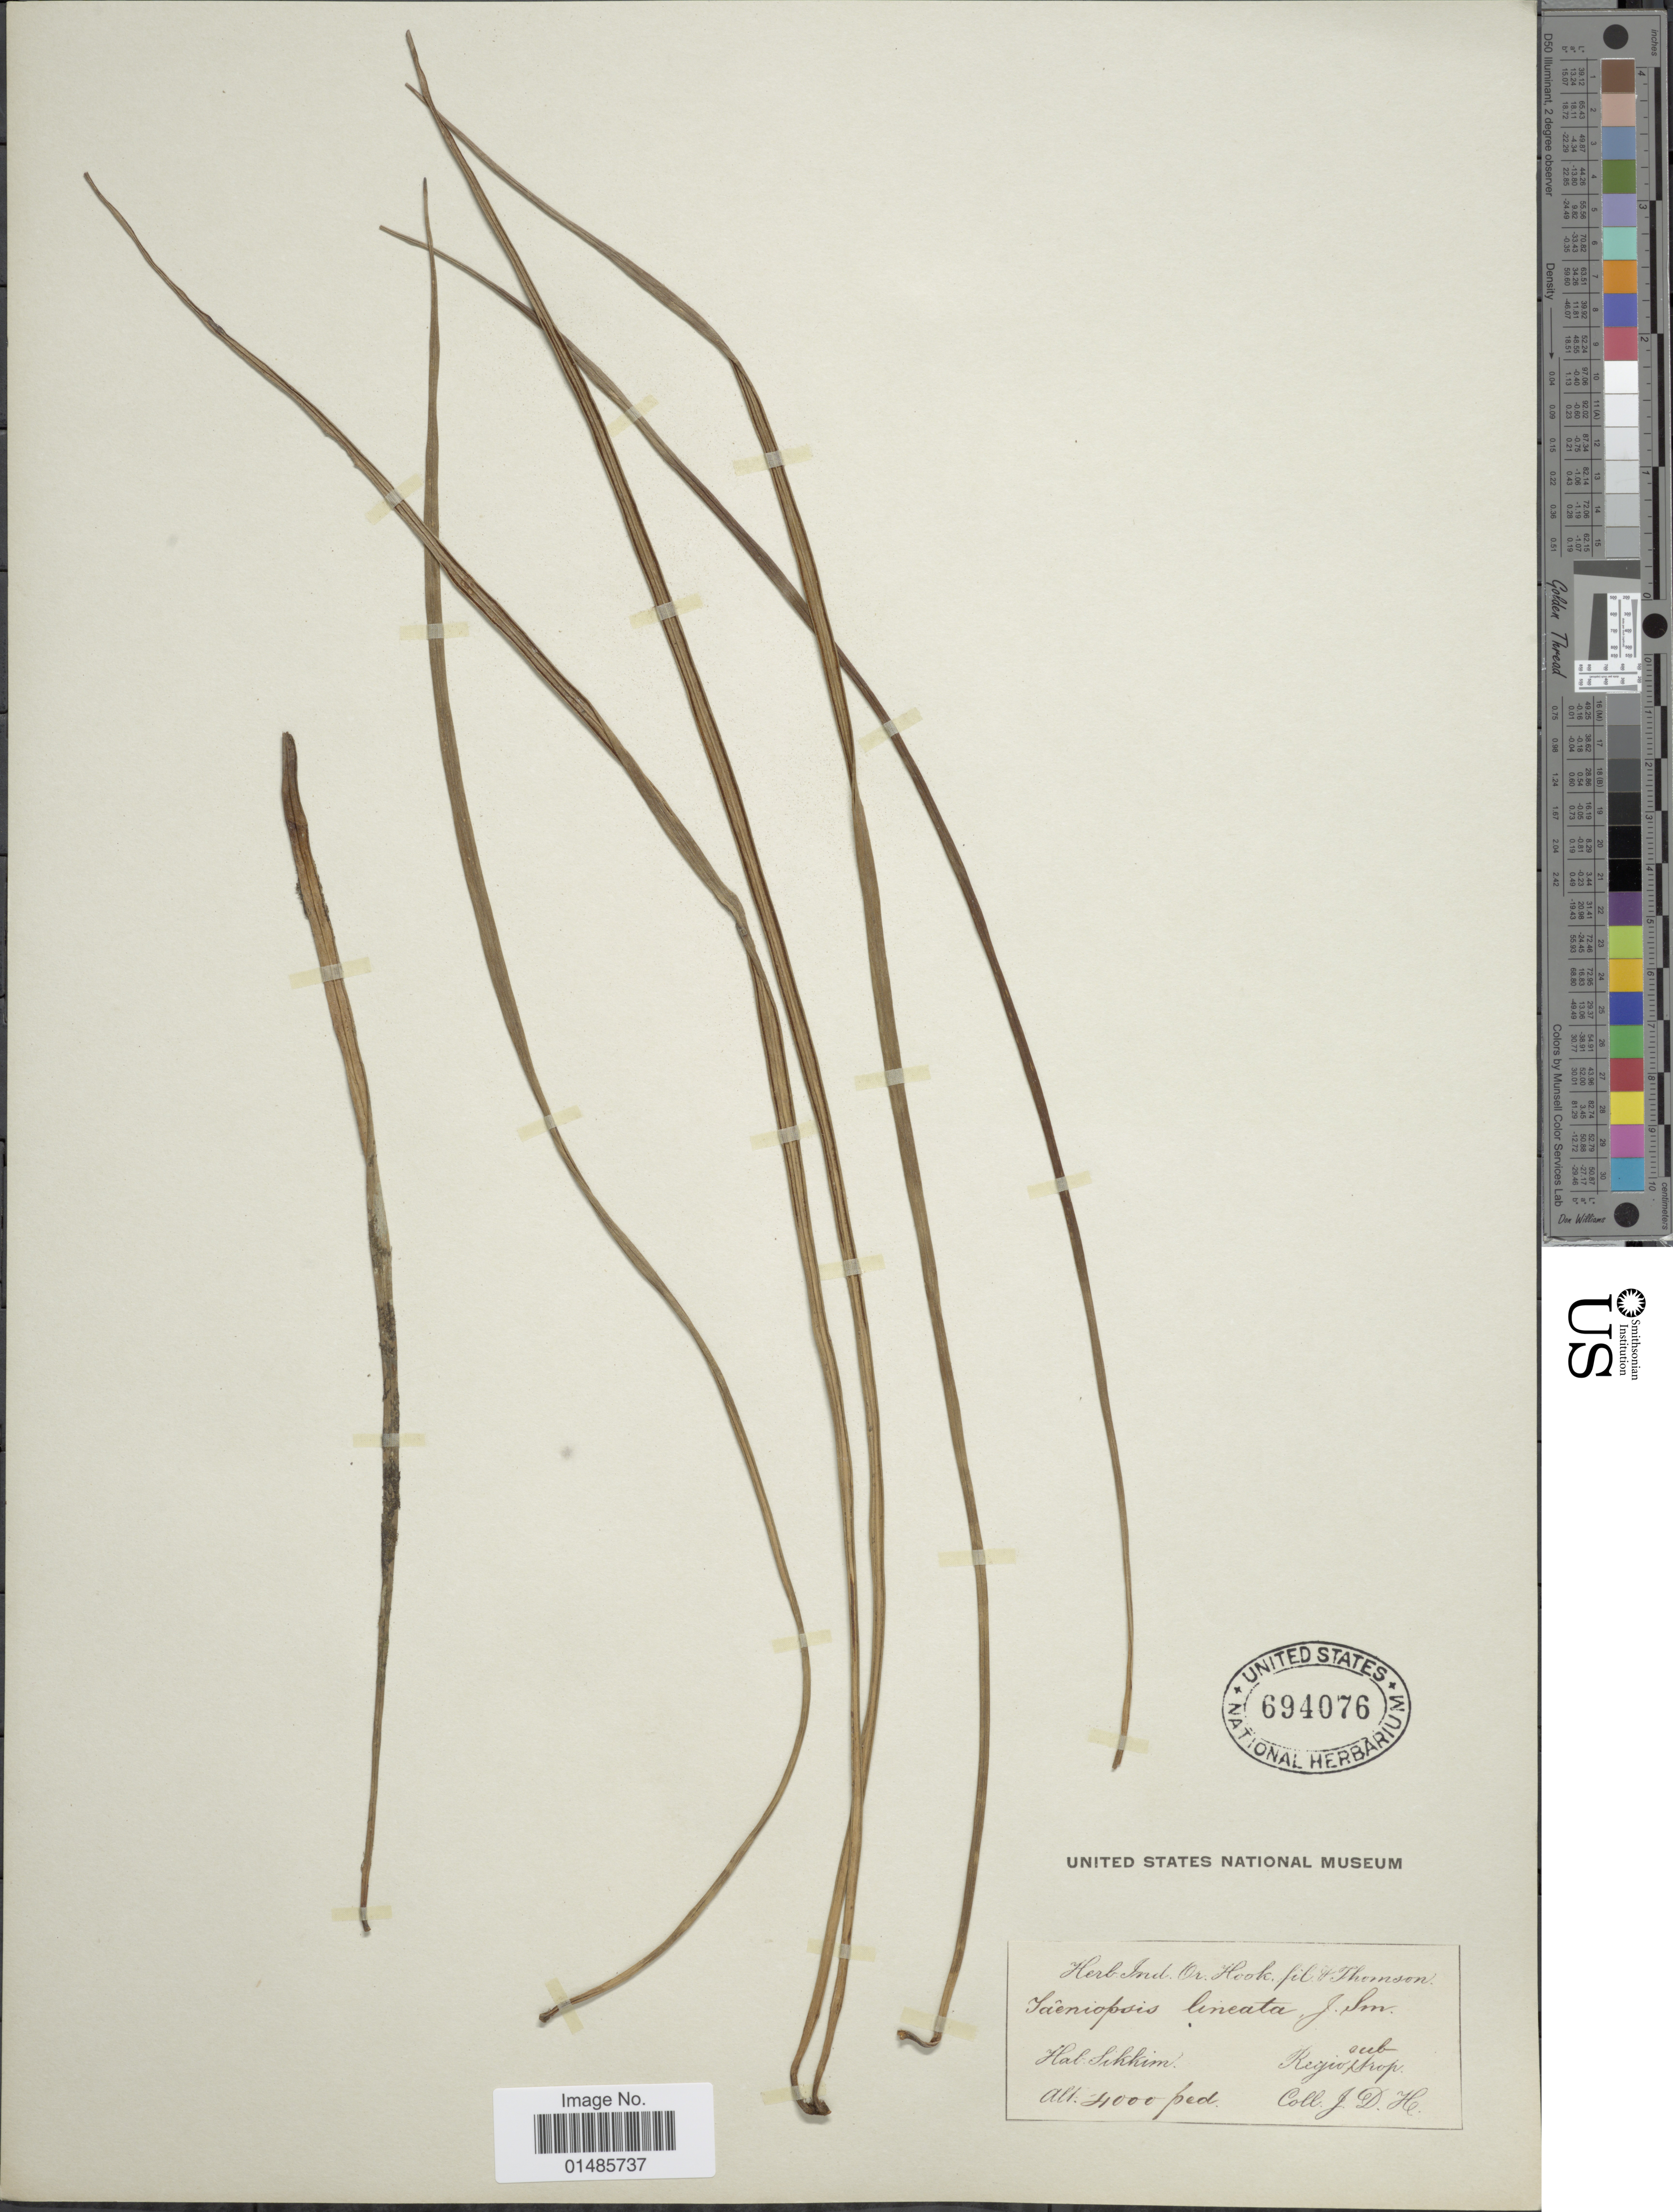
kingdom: Plantae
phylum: Tracheophyta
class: Polypodiopsida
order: Polypodiales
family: Pteridaceae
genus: Haplopteris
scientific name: Haplopteris flexuosa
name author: (Fée) E.H. Crane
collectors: J. D. Hooker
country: India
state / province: Sikkim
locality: Regio subtrop.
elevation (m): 1219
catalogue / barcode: US 694076